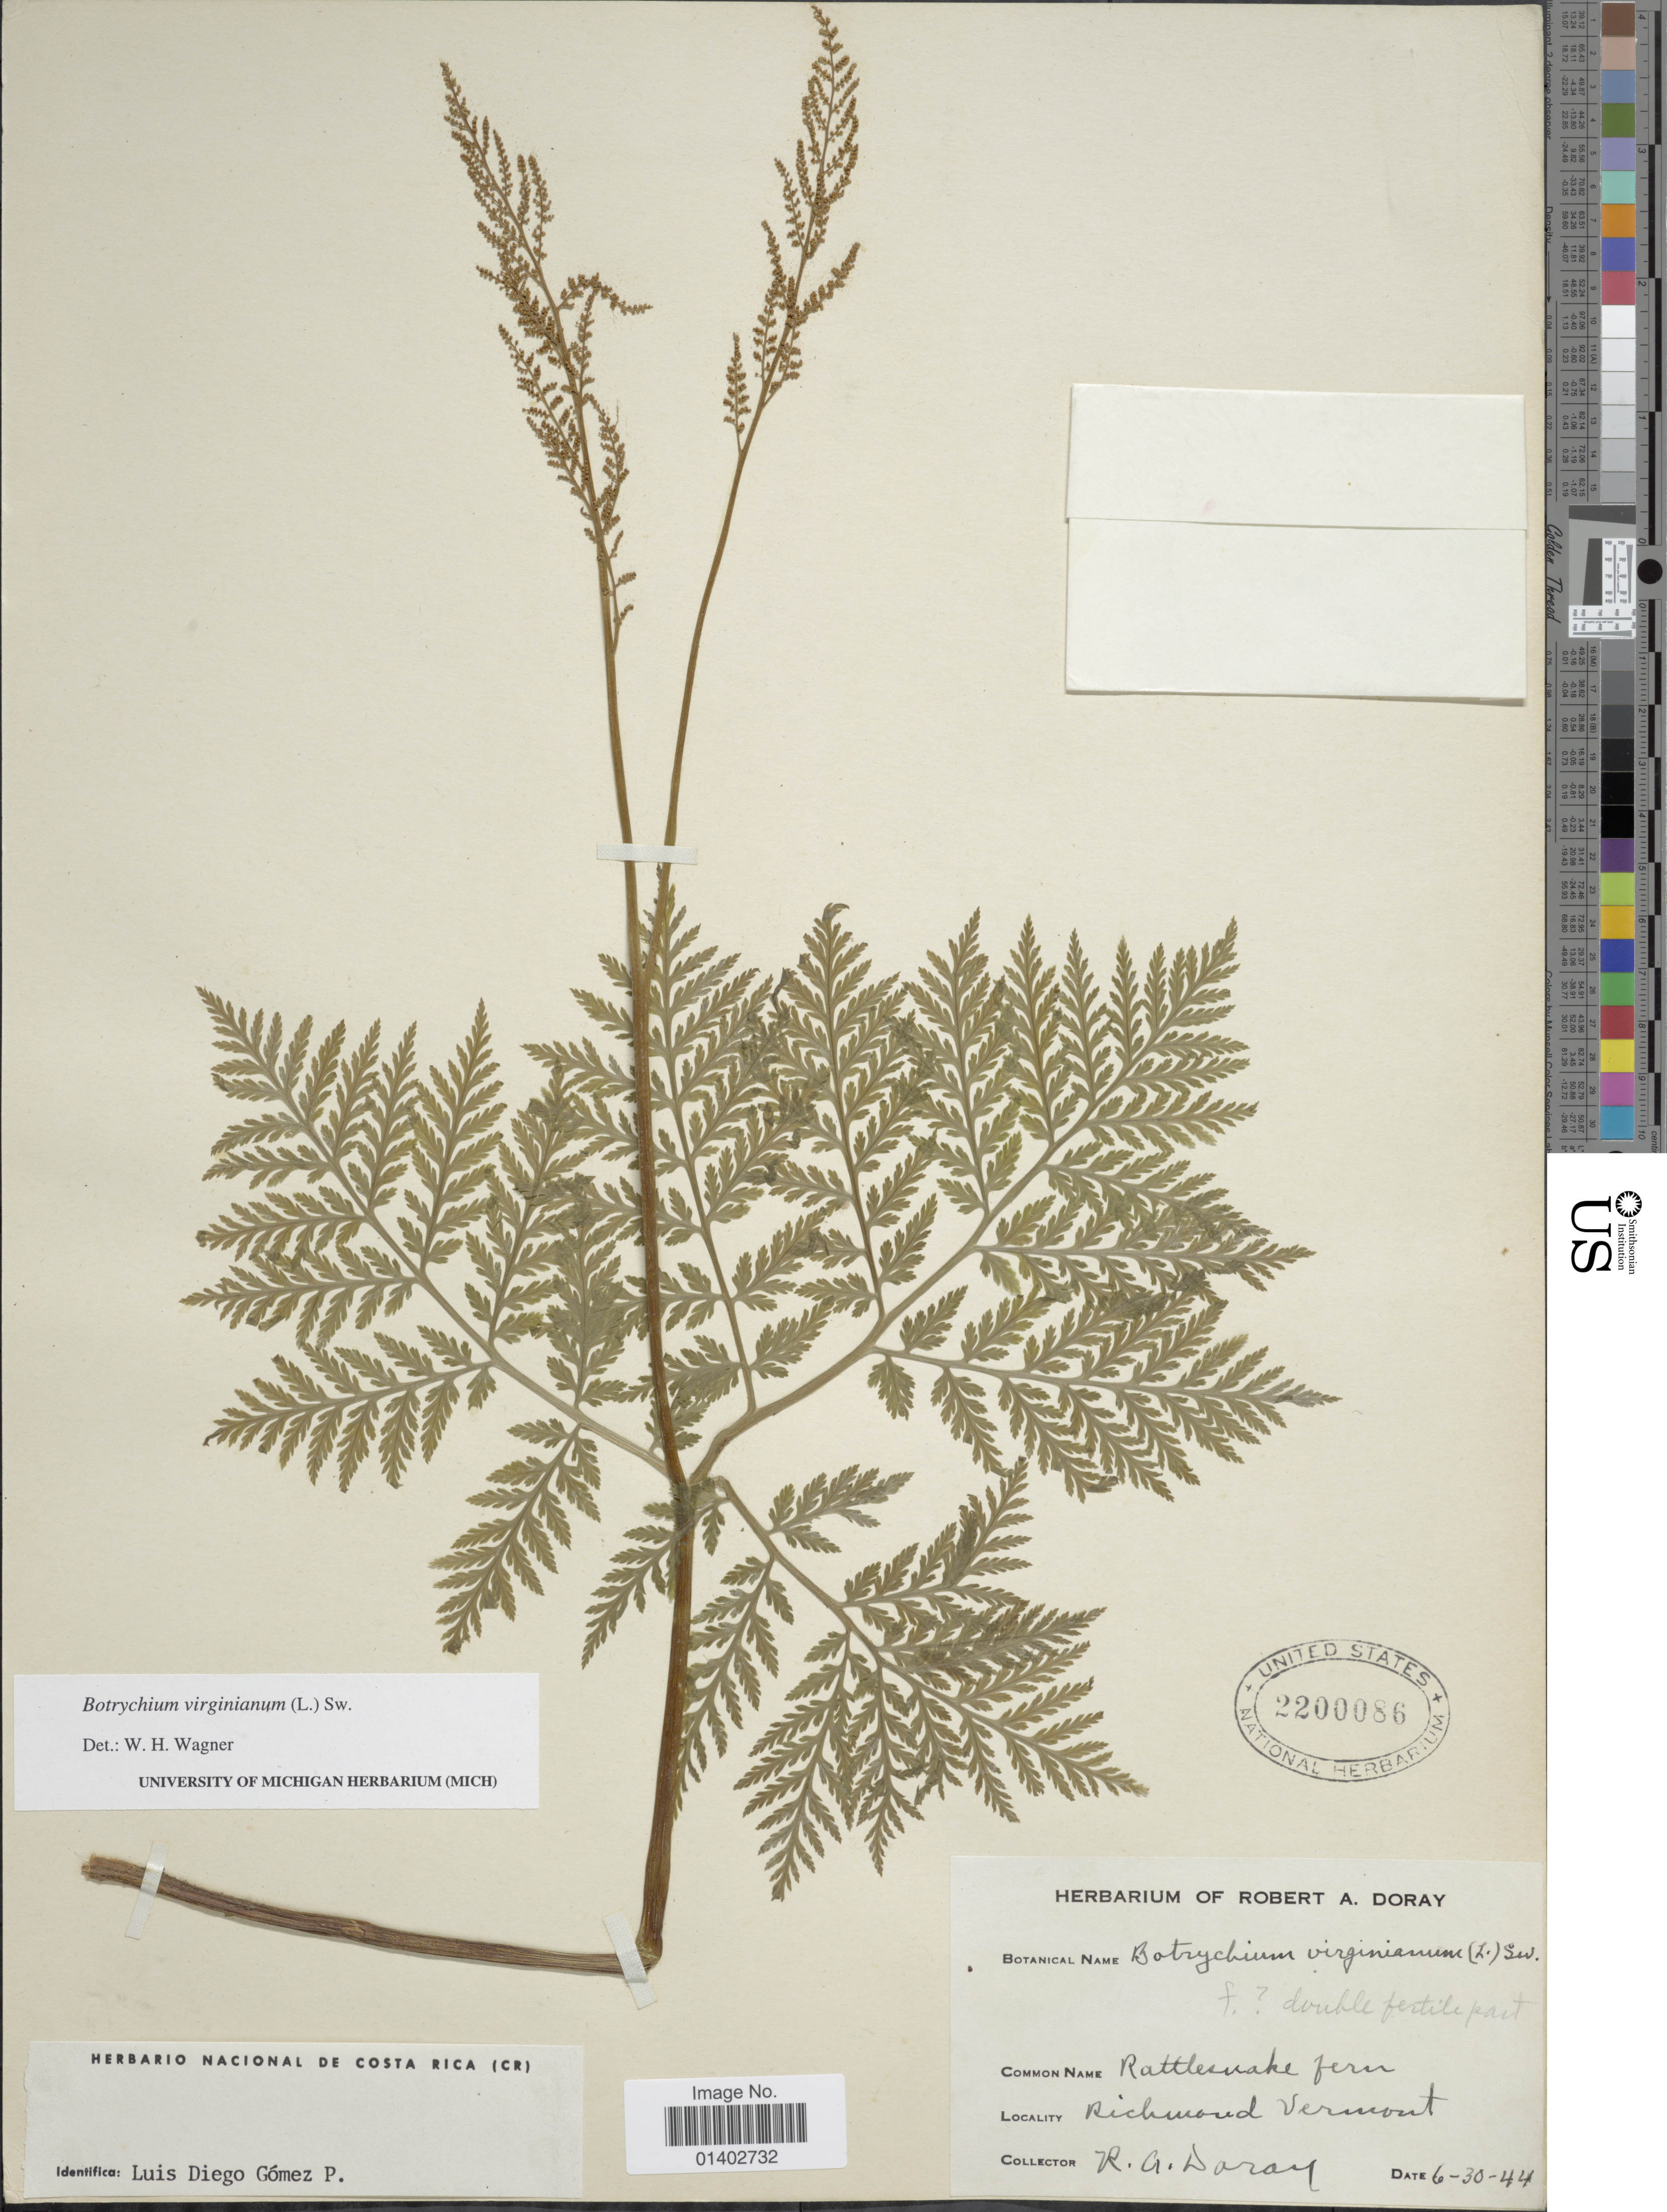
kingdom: Plantae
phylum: Tracheophyta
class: Polypodiopsida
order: Ophioglossales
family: Ophioglossaceae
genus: Botrychium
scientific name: Botrychium virginianum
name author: (L.) Sw.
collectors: R. Doray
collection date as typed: Transcribed d/m/y: 30/6/44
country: United States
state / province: Vermont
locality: Richmond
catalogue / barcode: US 2200086